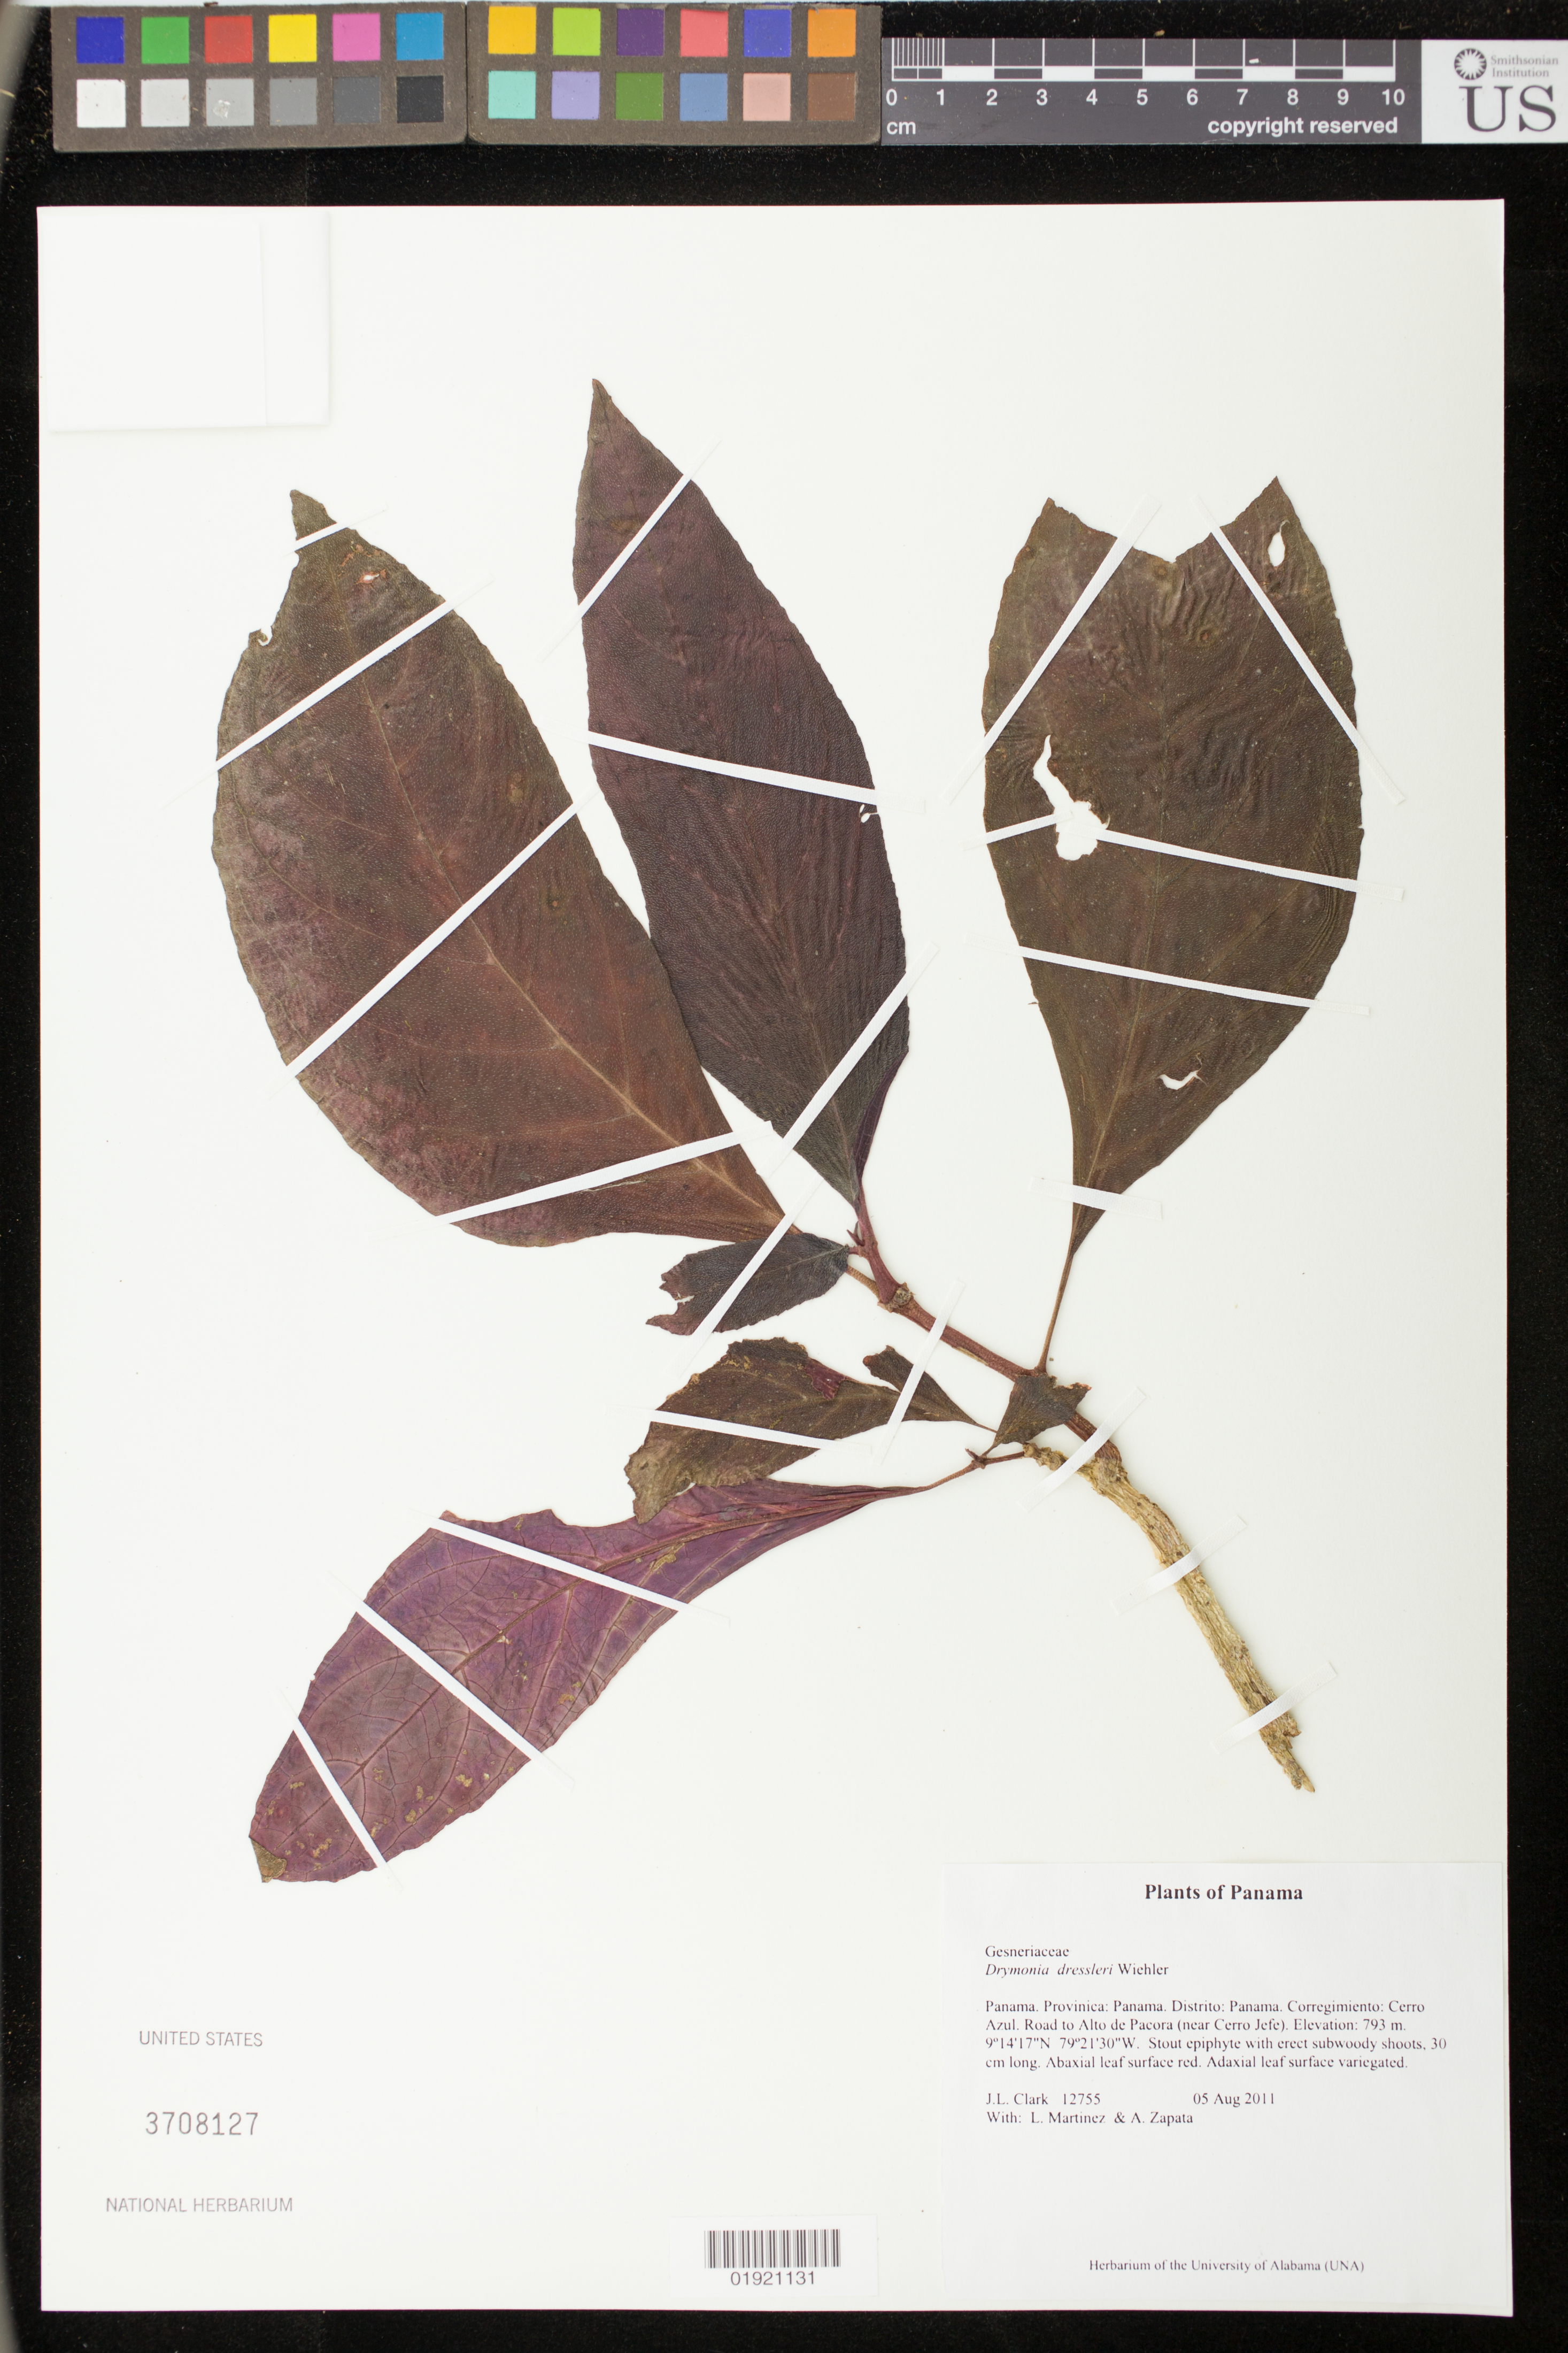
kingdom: Plantae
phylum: Tracheophyta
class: Magnoliopsida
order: Lamiales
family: Gesneriaceae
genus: Drymonia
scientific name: Drymonia dressleri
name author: Wiehler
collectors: J. L. Clark, L. Martinez & A. Zapata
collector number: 12755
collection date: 2011-08-05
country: Panama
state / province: Panamá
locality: Distrito:Panama. Corregimiento: Cerro Azul. Road to Alto de Pacora (near Cerro Jefe).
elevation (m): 793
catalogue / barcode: US 3708127